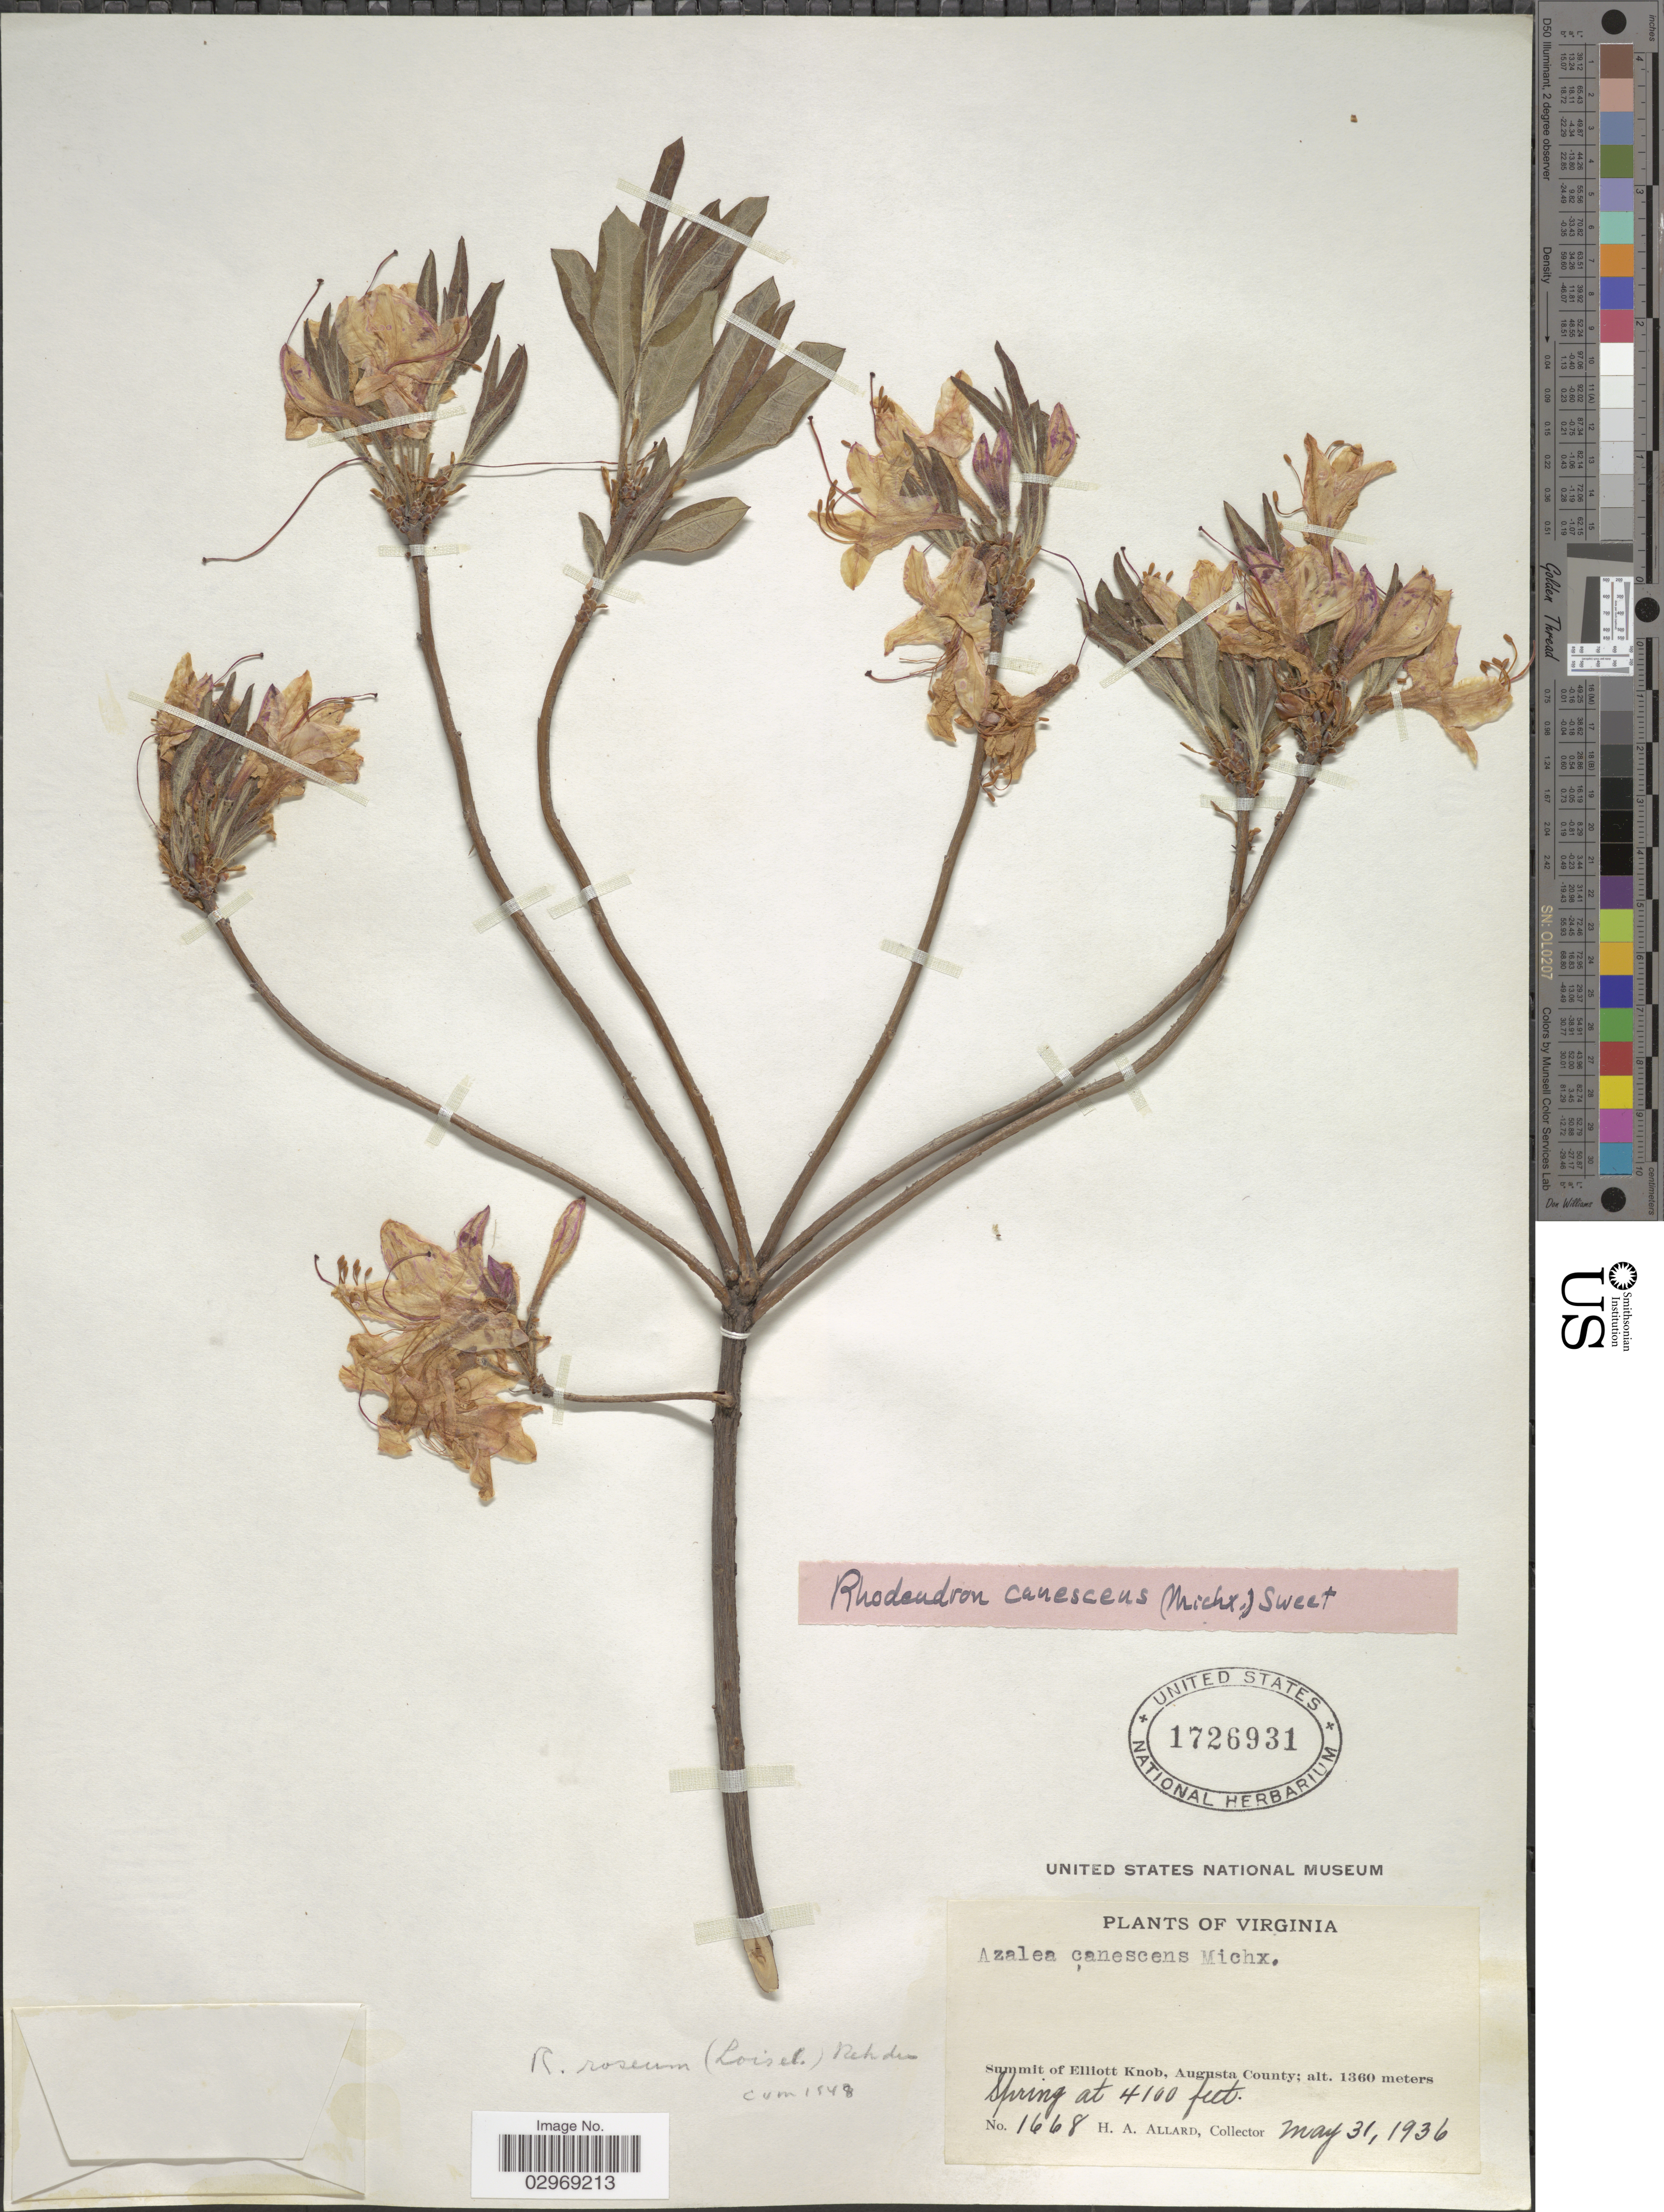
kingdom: Plantae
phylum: Tracheophyta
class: Magnoliopsida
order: Ericales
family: Ericaceae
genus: Rhododendron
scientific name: Rhododendron roseum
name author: (Loisel.) Rehder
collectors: H. A. Allard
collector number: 1668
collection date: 1936-05-31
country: United States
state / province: Virginia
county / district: Augusta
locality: Summit of Elliott Knob, Augusta County. Spring.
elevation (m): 1250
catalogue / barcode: US 1726931